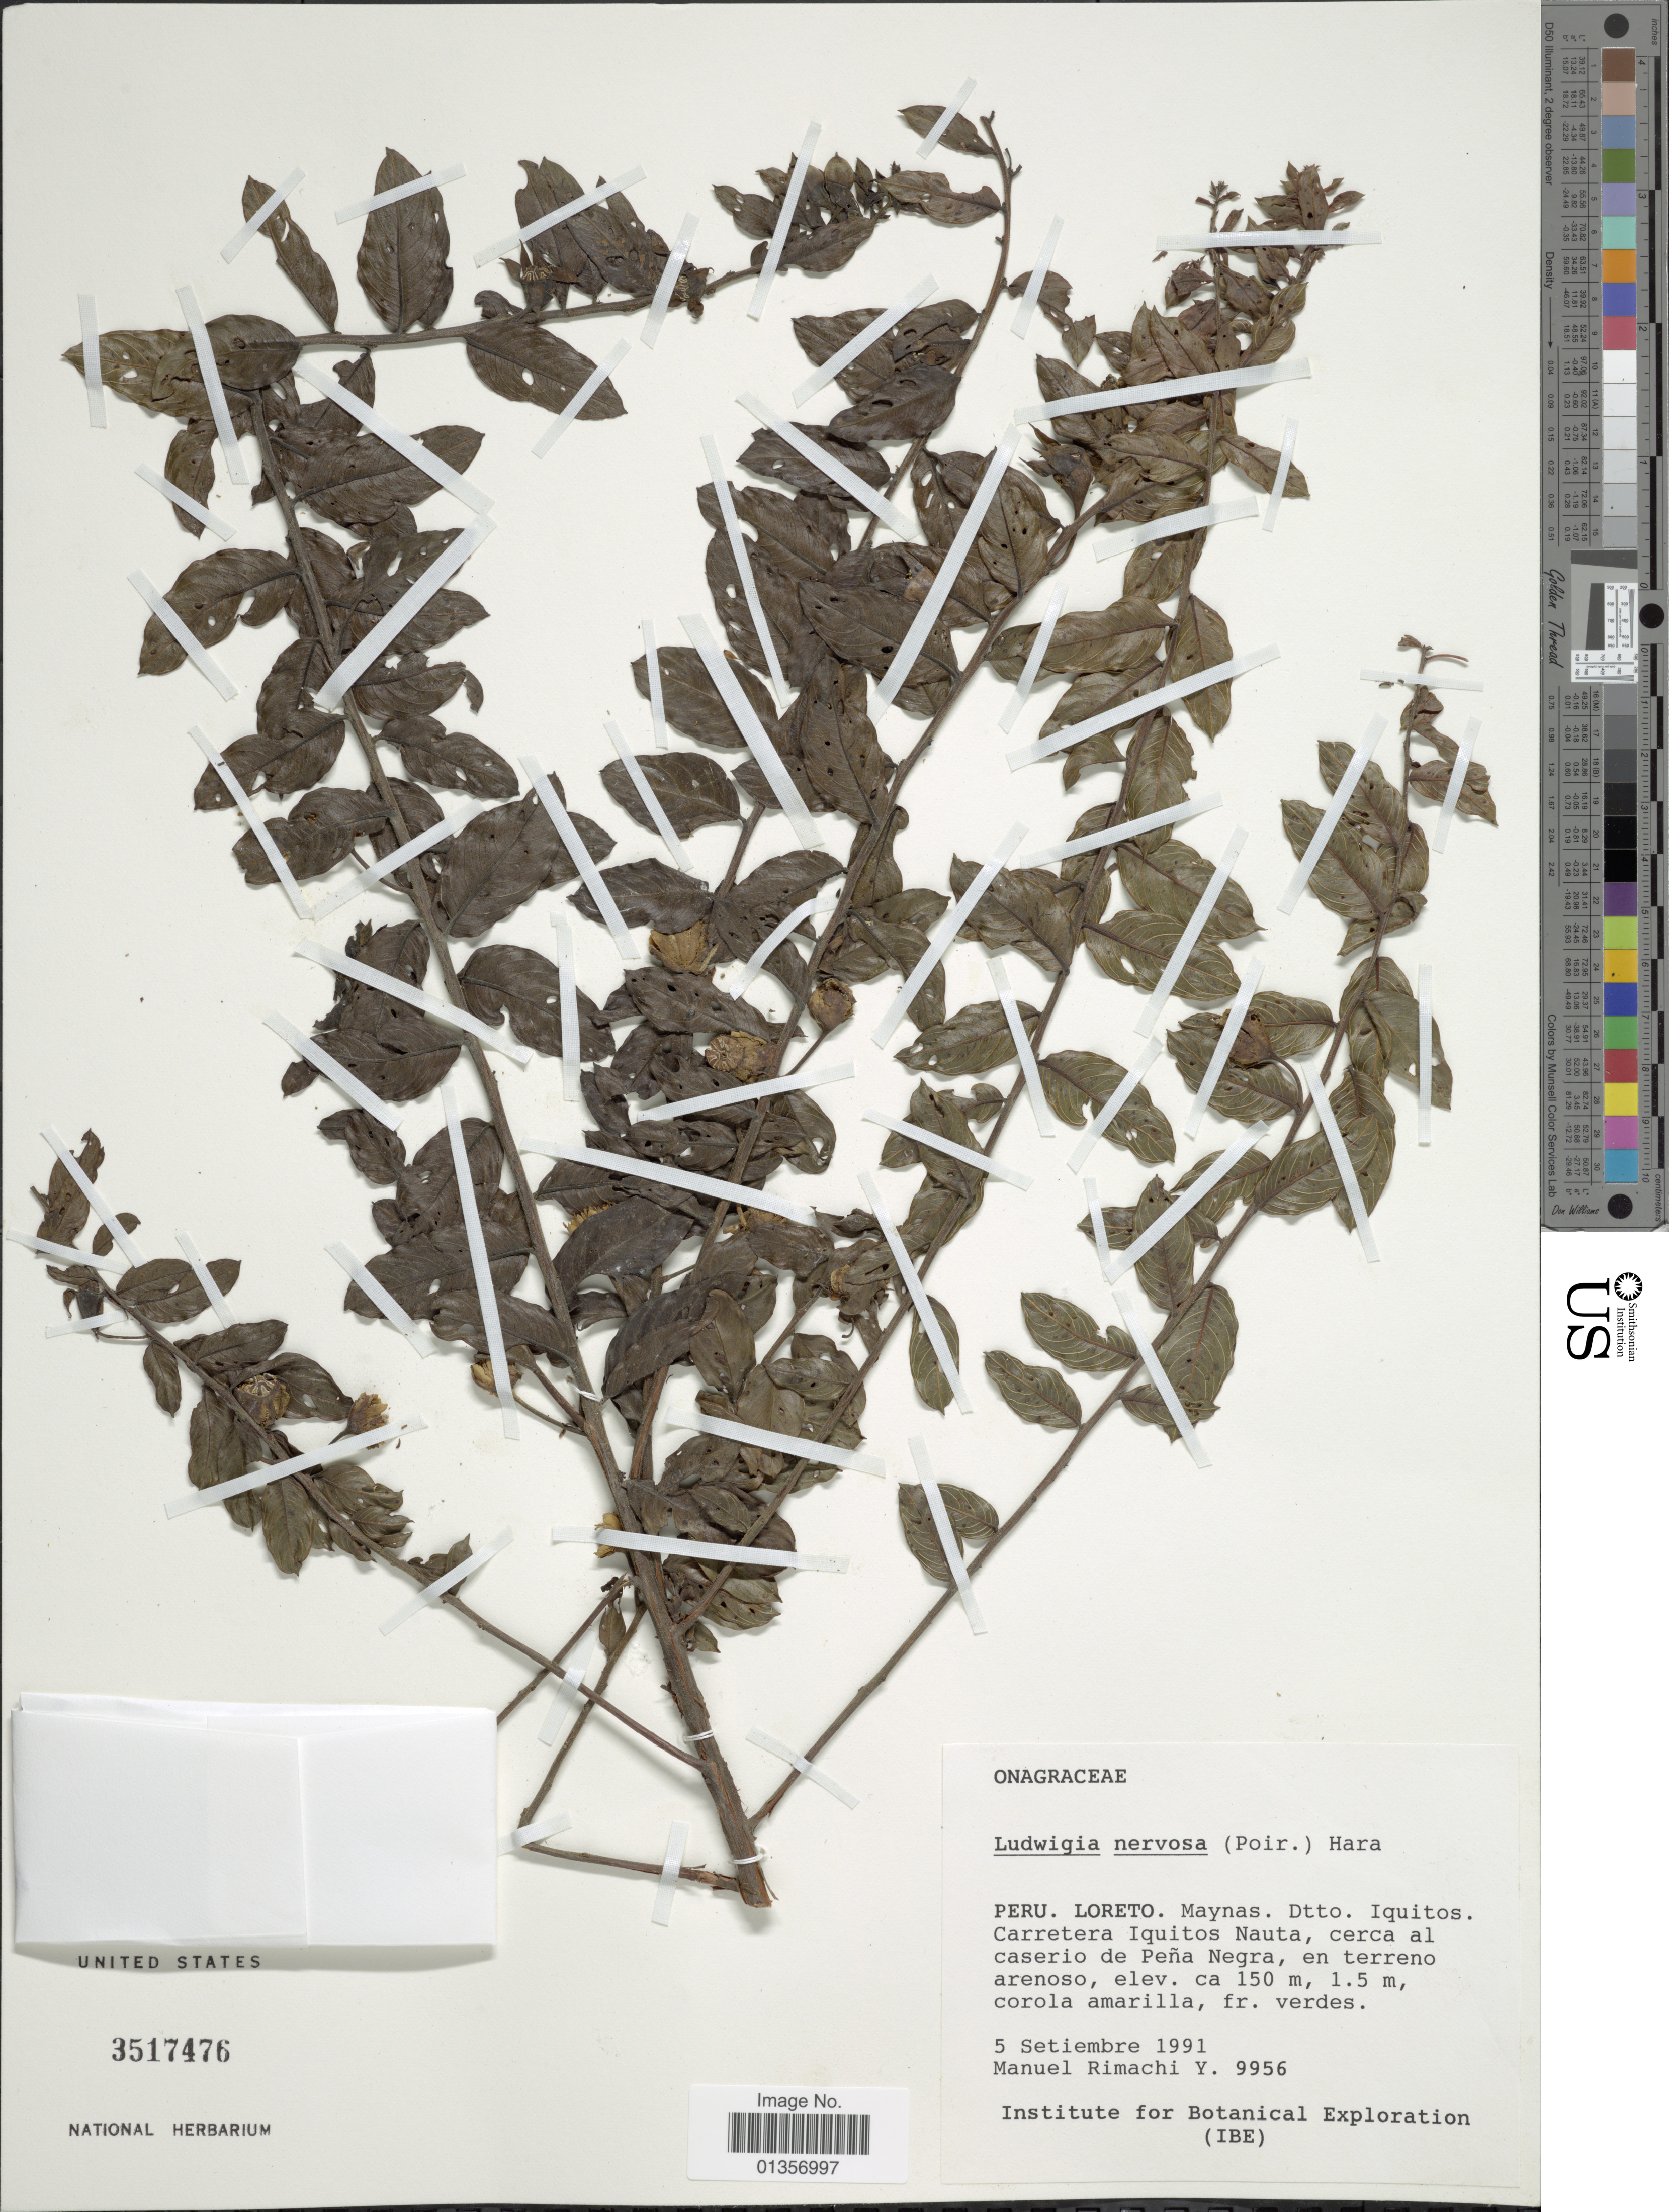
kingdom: Plantae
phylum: Tracheophyta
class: Magnoliopsida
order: Myrtales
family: Onagraceae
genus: Ludwigia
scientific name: Ludwigia nervosa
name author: (Poir.) H. Hara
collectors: M. Rimachi Y.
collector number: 9956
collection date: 1991-09-05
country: Peru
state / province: Loreto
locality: Maynas. Dtto. Iquitos. Carretera Iquitos Nauta, cerca al caserio de Peña Negra, en terreno arenoso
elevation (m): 150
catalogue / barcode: US 3517476